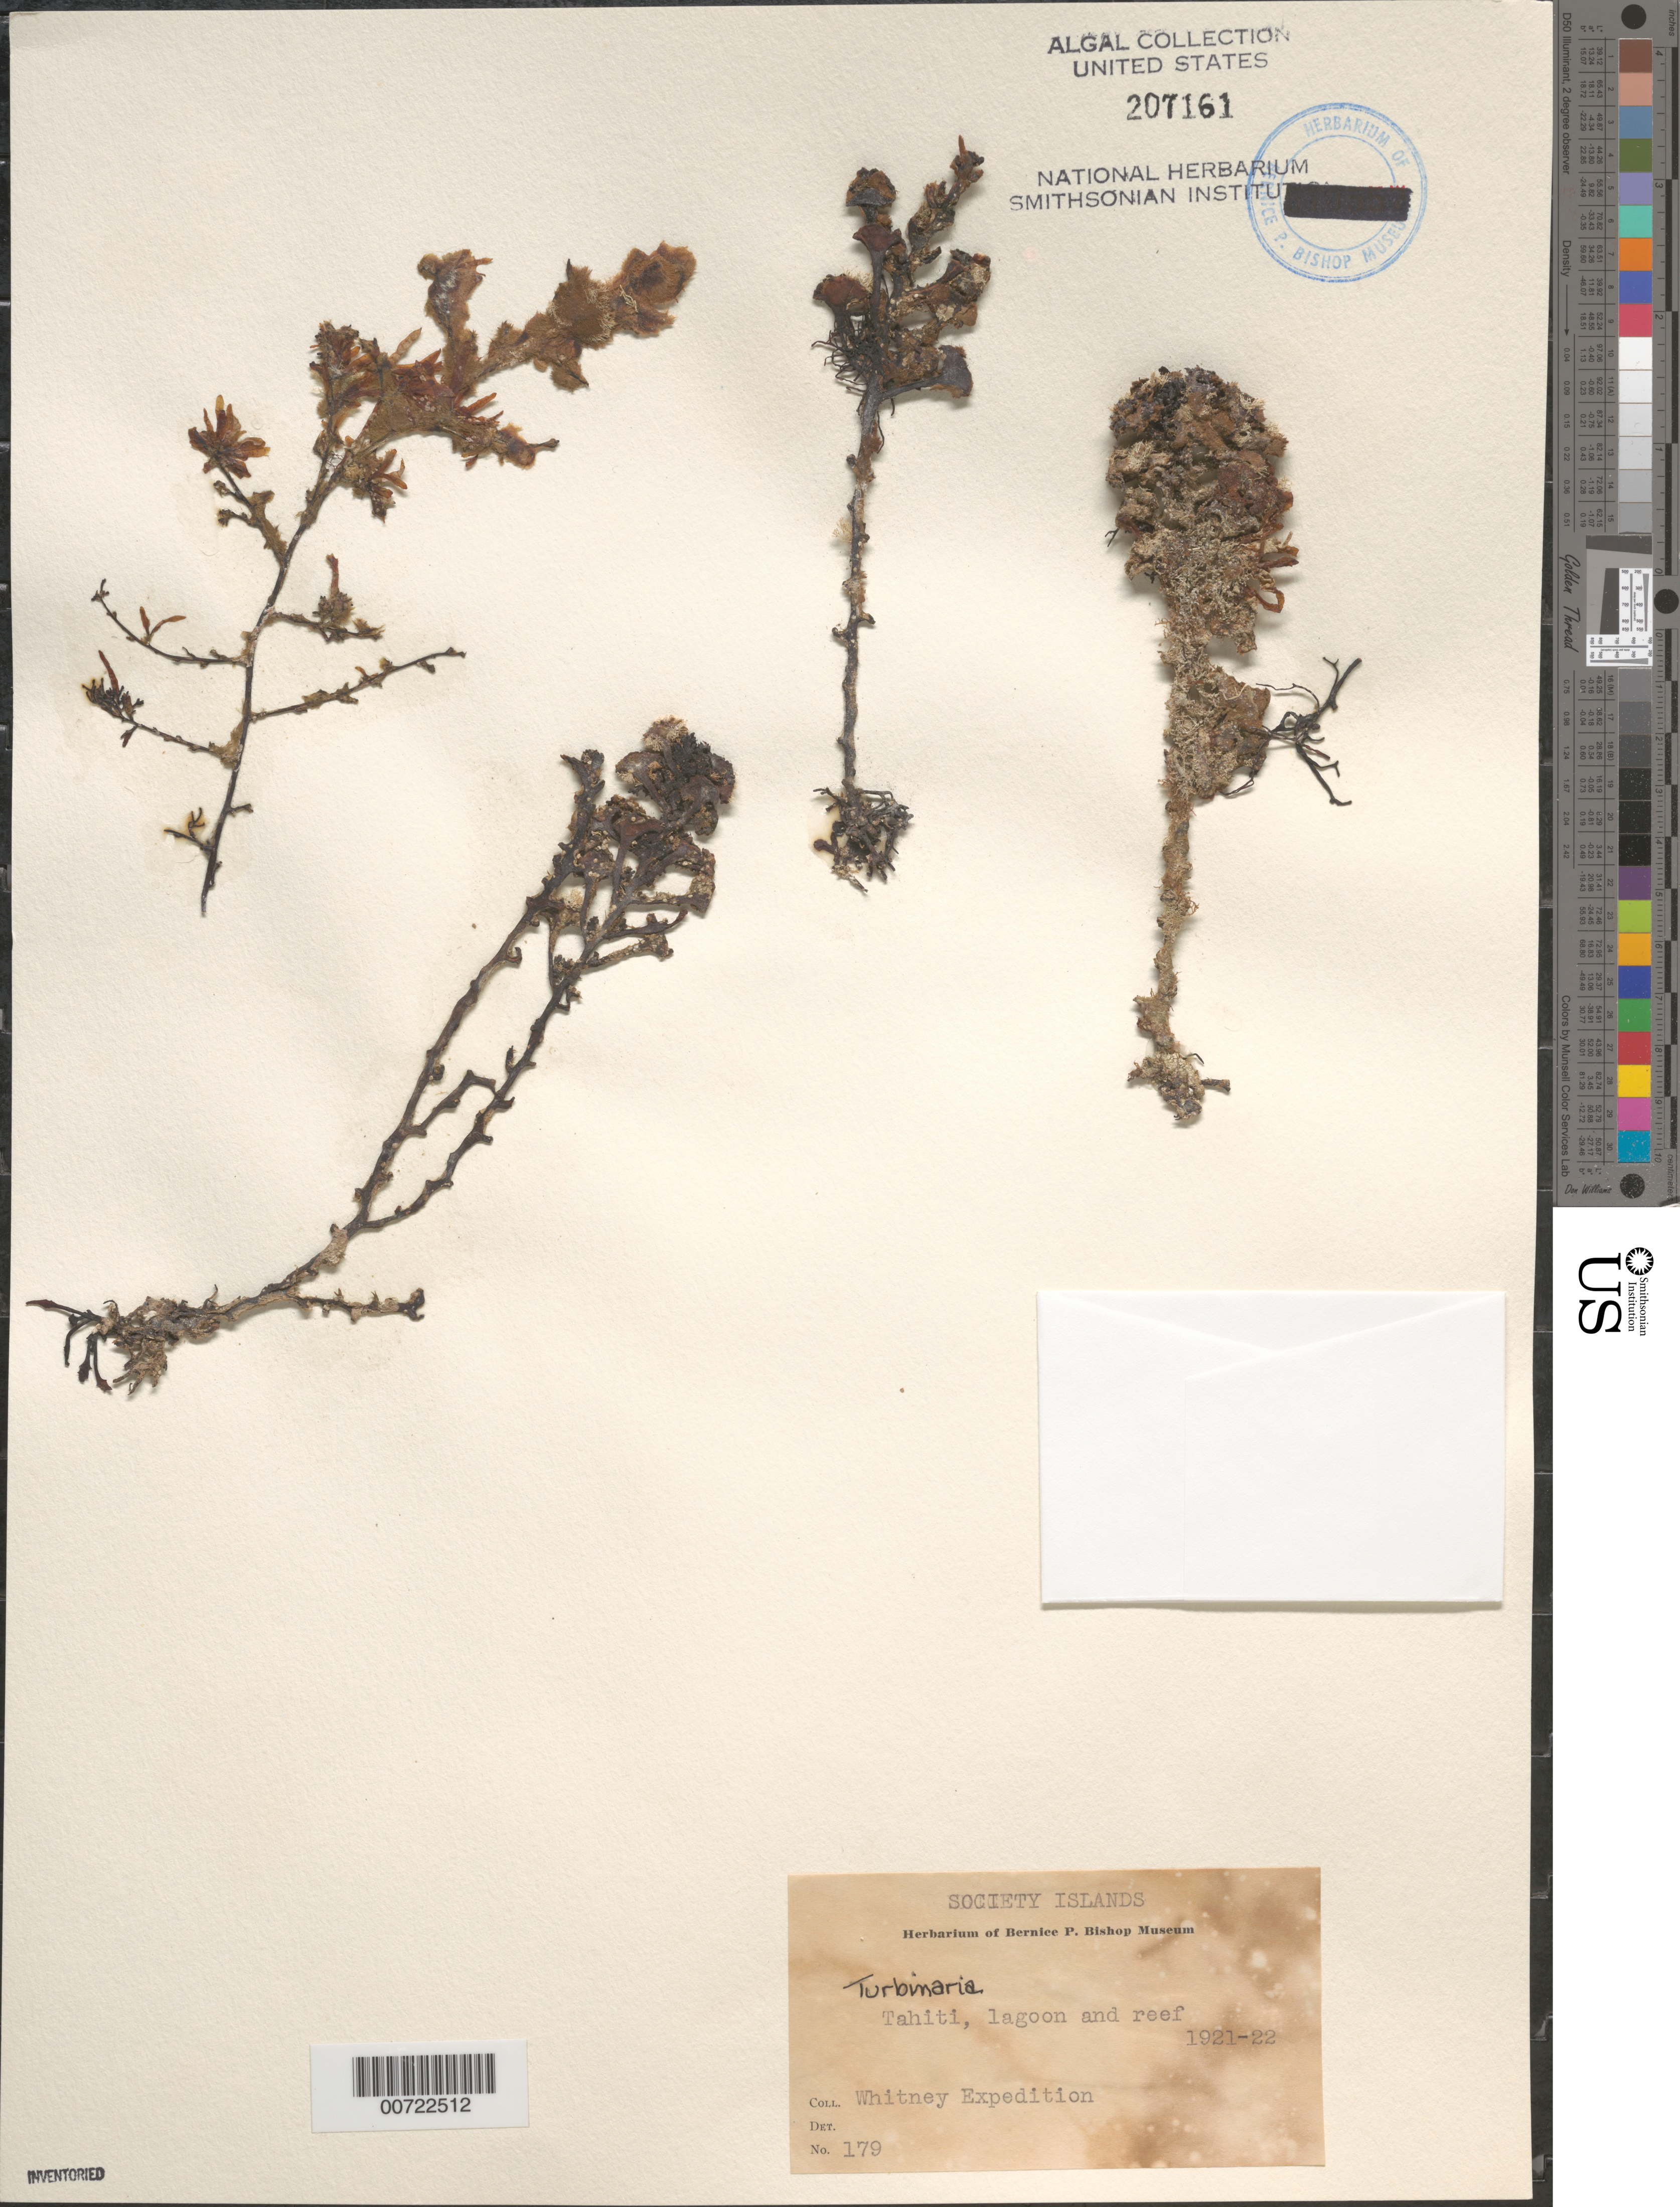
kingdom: Chromista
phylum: Ochrophyta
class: Phaeophyceae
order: Fucales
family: Sargassaceae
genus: Turbinaria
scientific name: Turbinaria sp.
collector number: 179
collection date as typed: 1921 or 1922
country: French Polynesia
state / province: Îles du Vent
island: Tahiti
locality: Lagoon and reef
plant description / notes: Whitney Expedition, 1921-1922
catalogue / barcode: US 207161